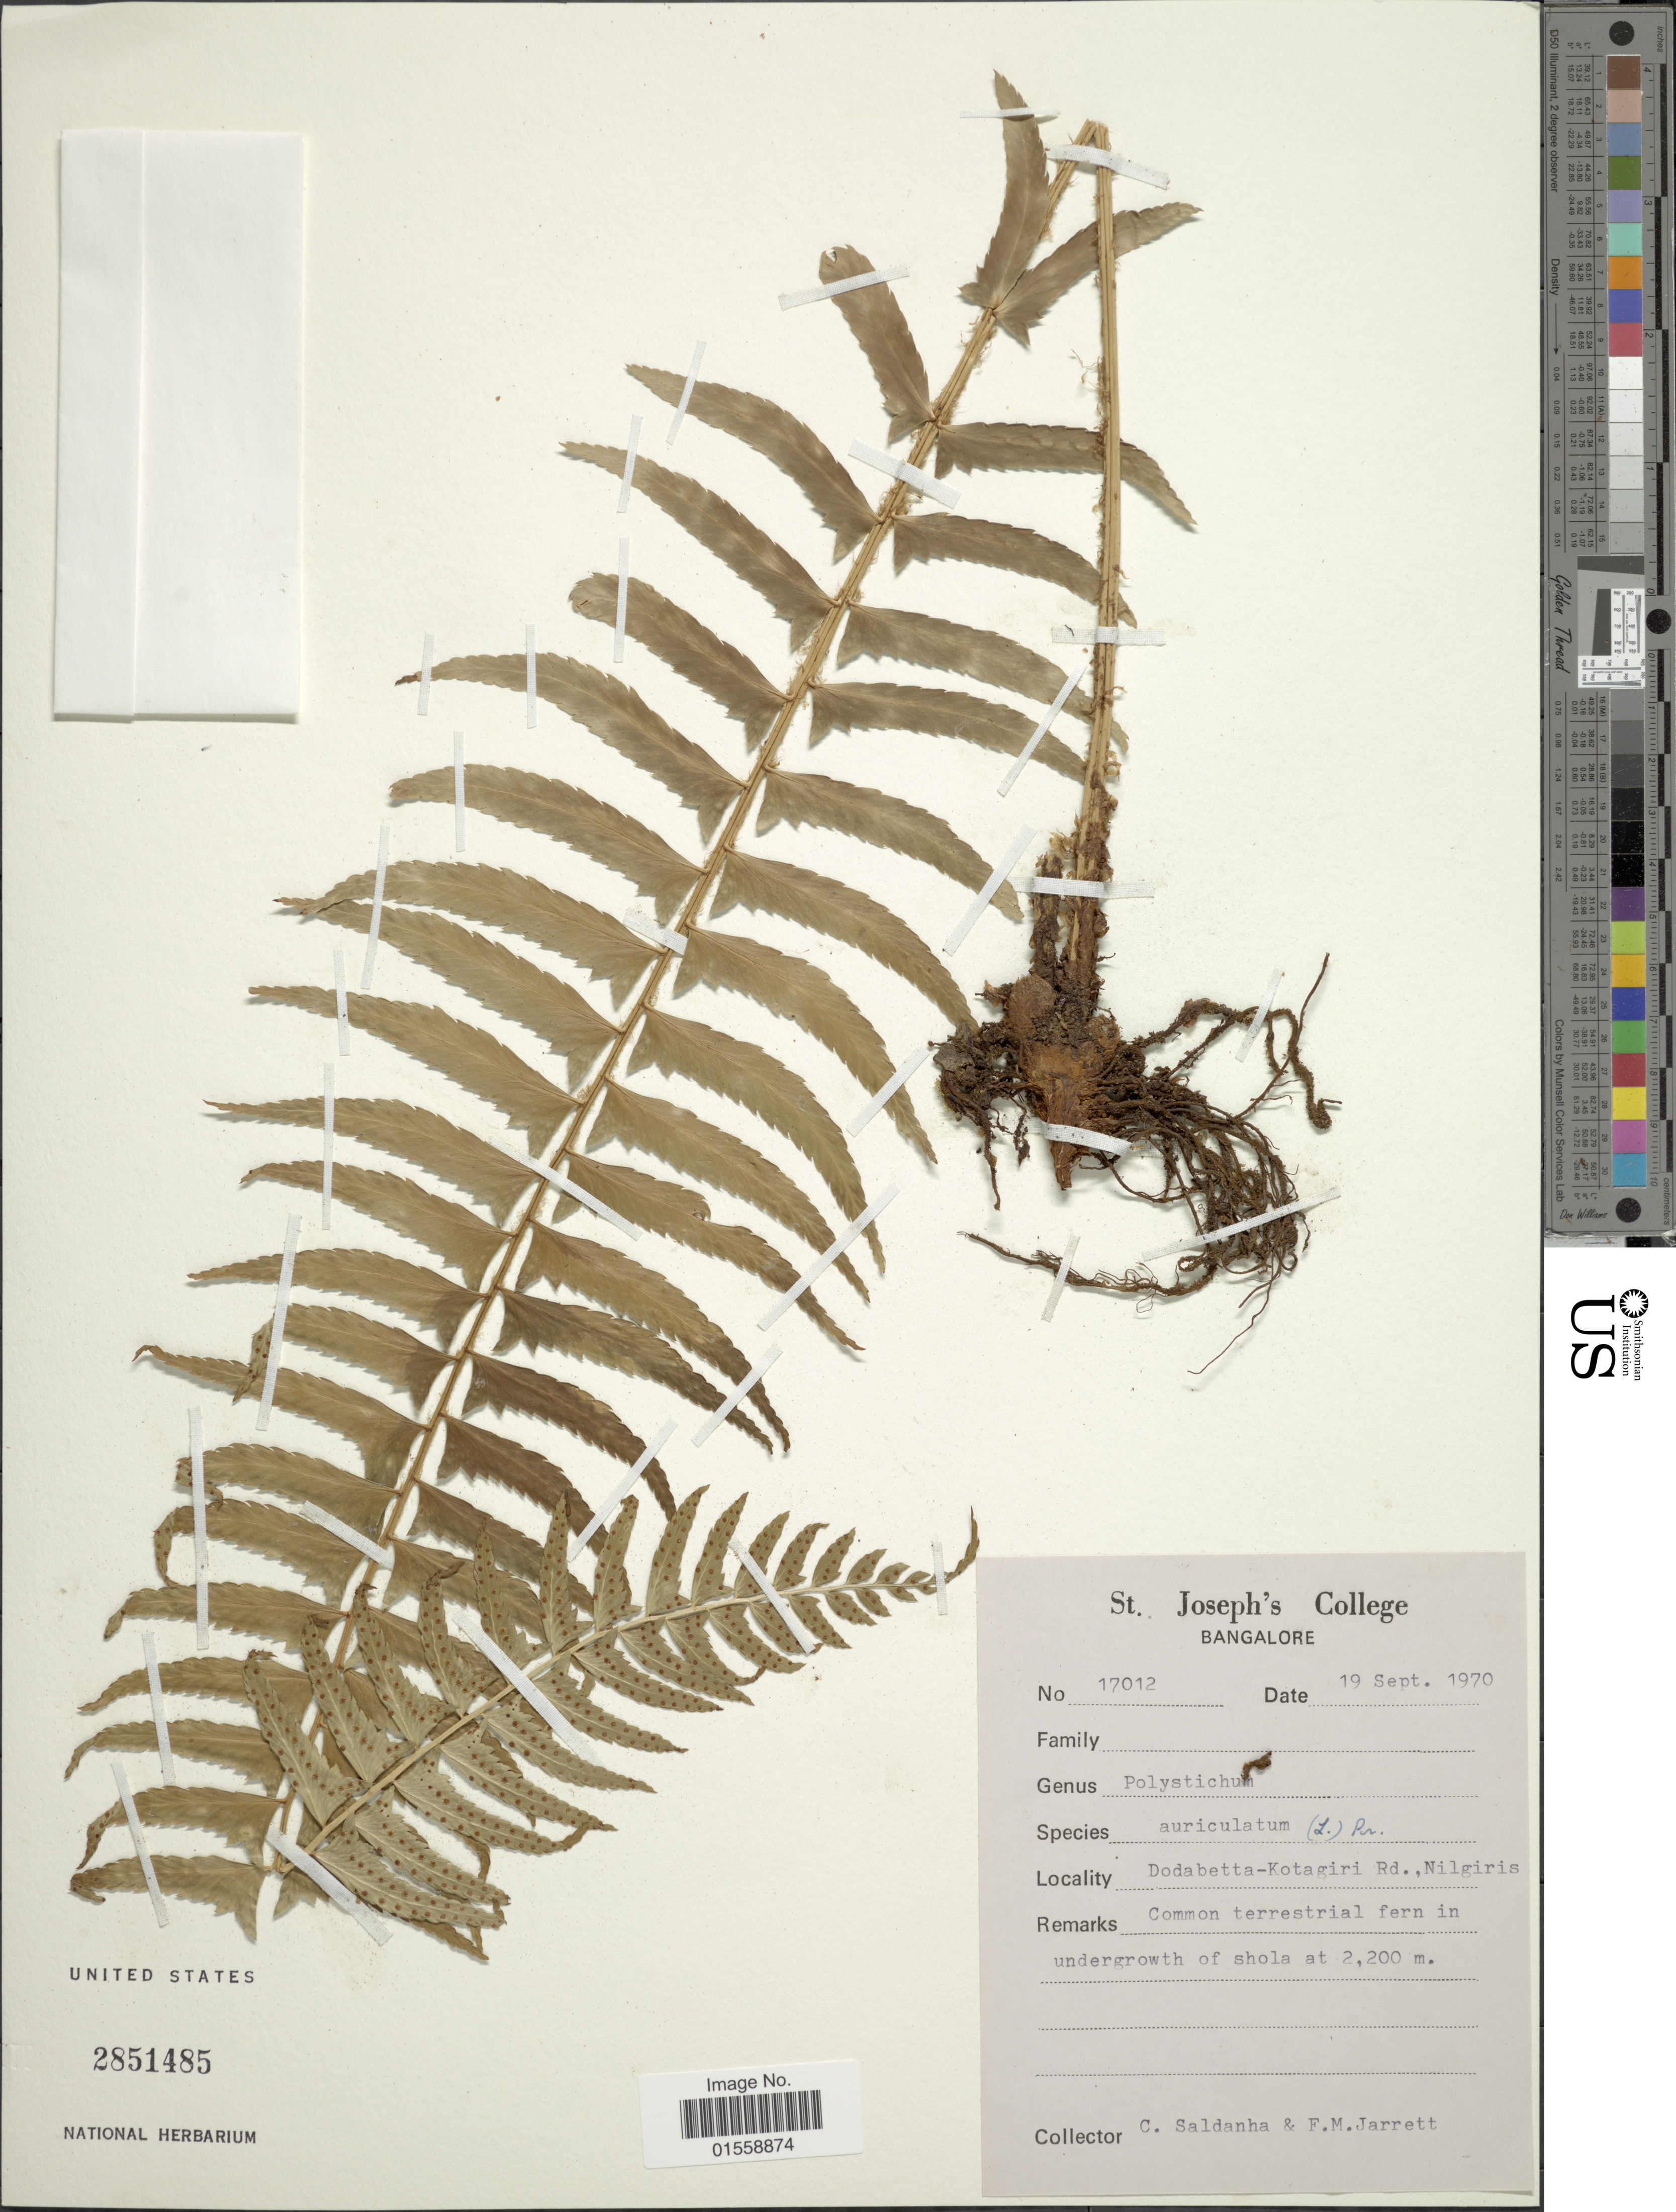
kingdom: Plantae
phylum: Tracheophyta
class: Polypodiopsida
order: Polypodiales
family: Dryopteridaceae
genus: Polystichum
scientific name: Polystichum auriculatum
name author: (L.) C. Presl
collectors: C. Saldanha & F. M. Jarrett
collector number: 17012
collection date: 1970-09-19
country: India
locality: Bangalore, Dodabetta-Kotagiri Rd., Nilgiris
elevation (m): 2200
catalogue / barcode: US 2851485